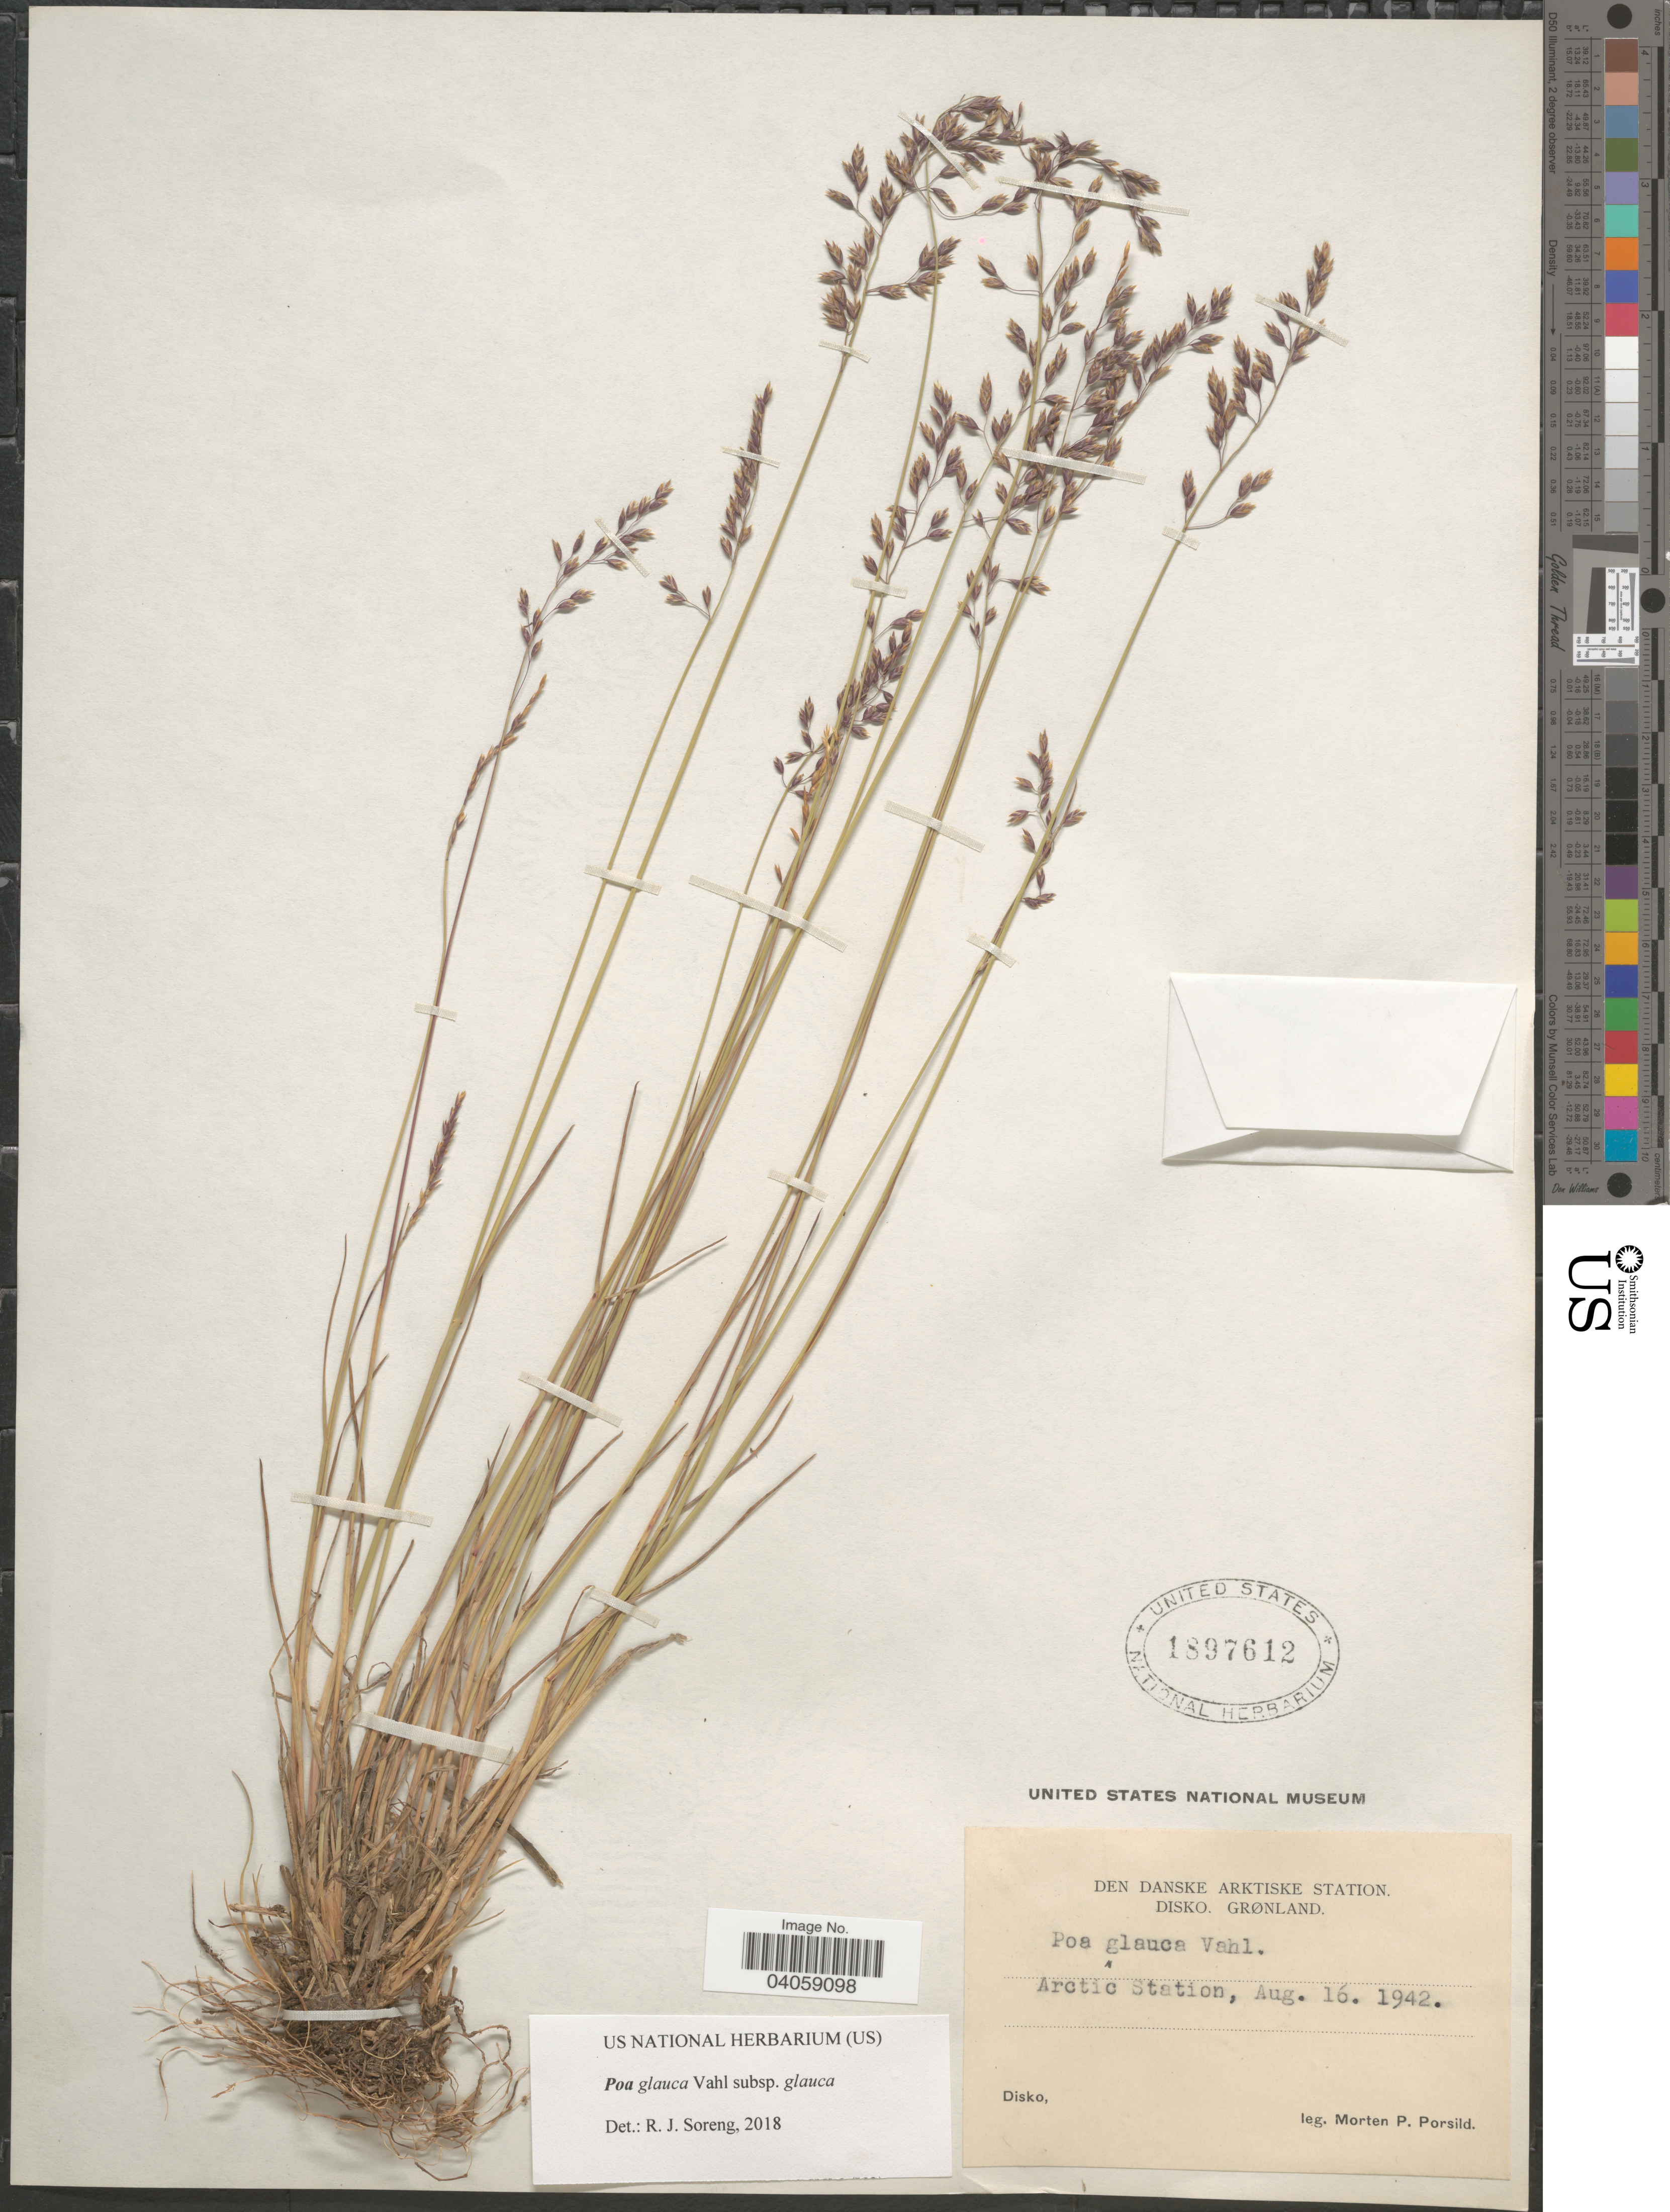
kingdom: Plantae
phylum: Tracheophyta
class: Liliopsida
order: Poales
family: Poaceae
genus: Poa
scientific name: Poa glauca subsp. glauca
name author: Vahl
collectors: M. P. Porsild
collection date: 1942-08-16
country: Greenland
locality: Den Danske Arktiske Station. Disko. Grønland. Arctic Station.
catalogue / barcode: US 1897612